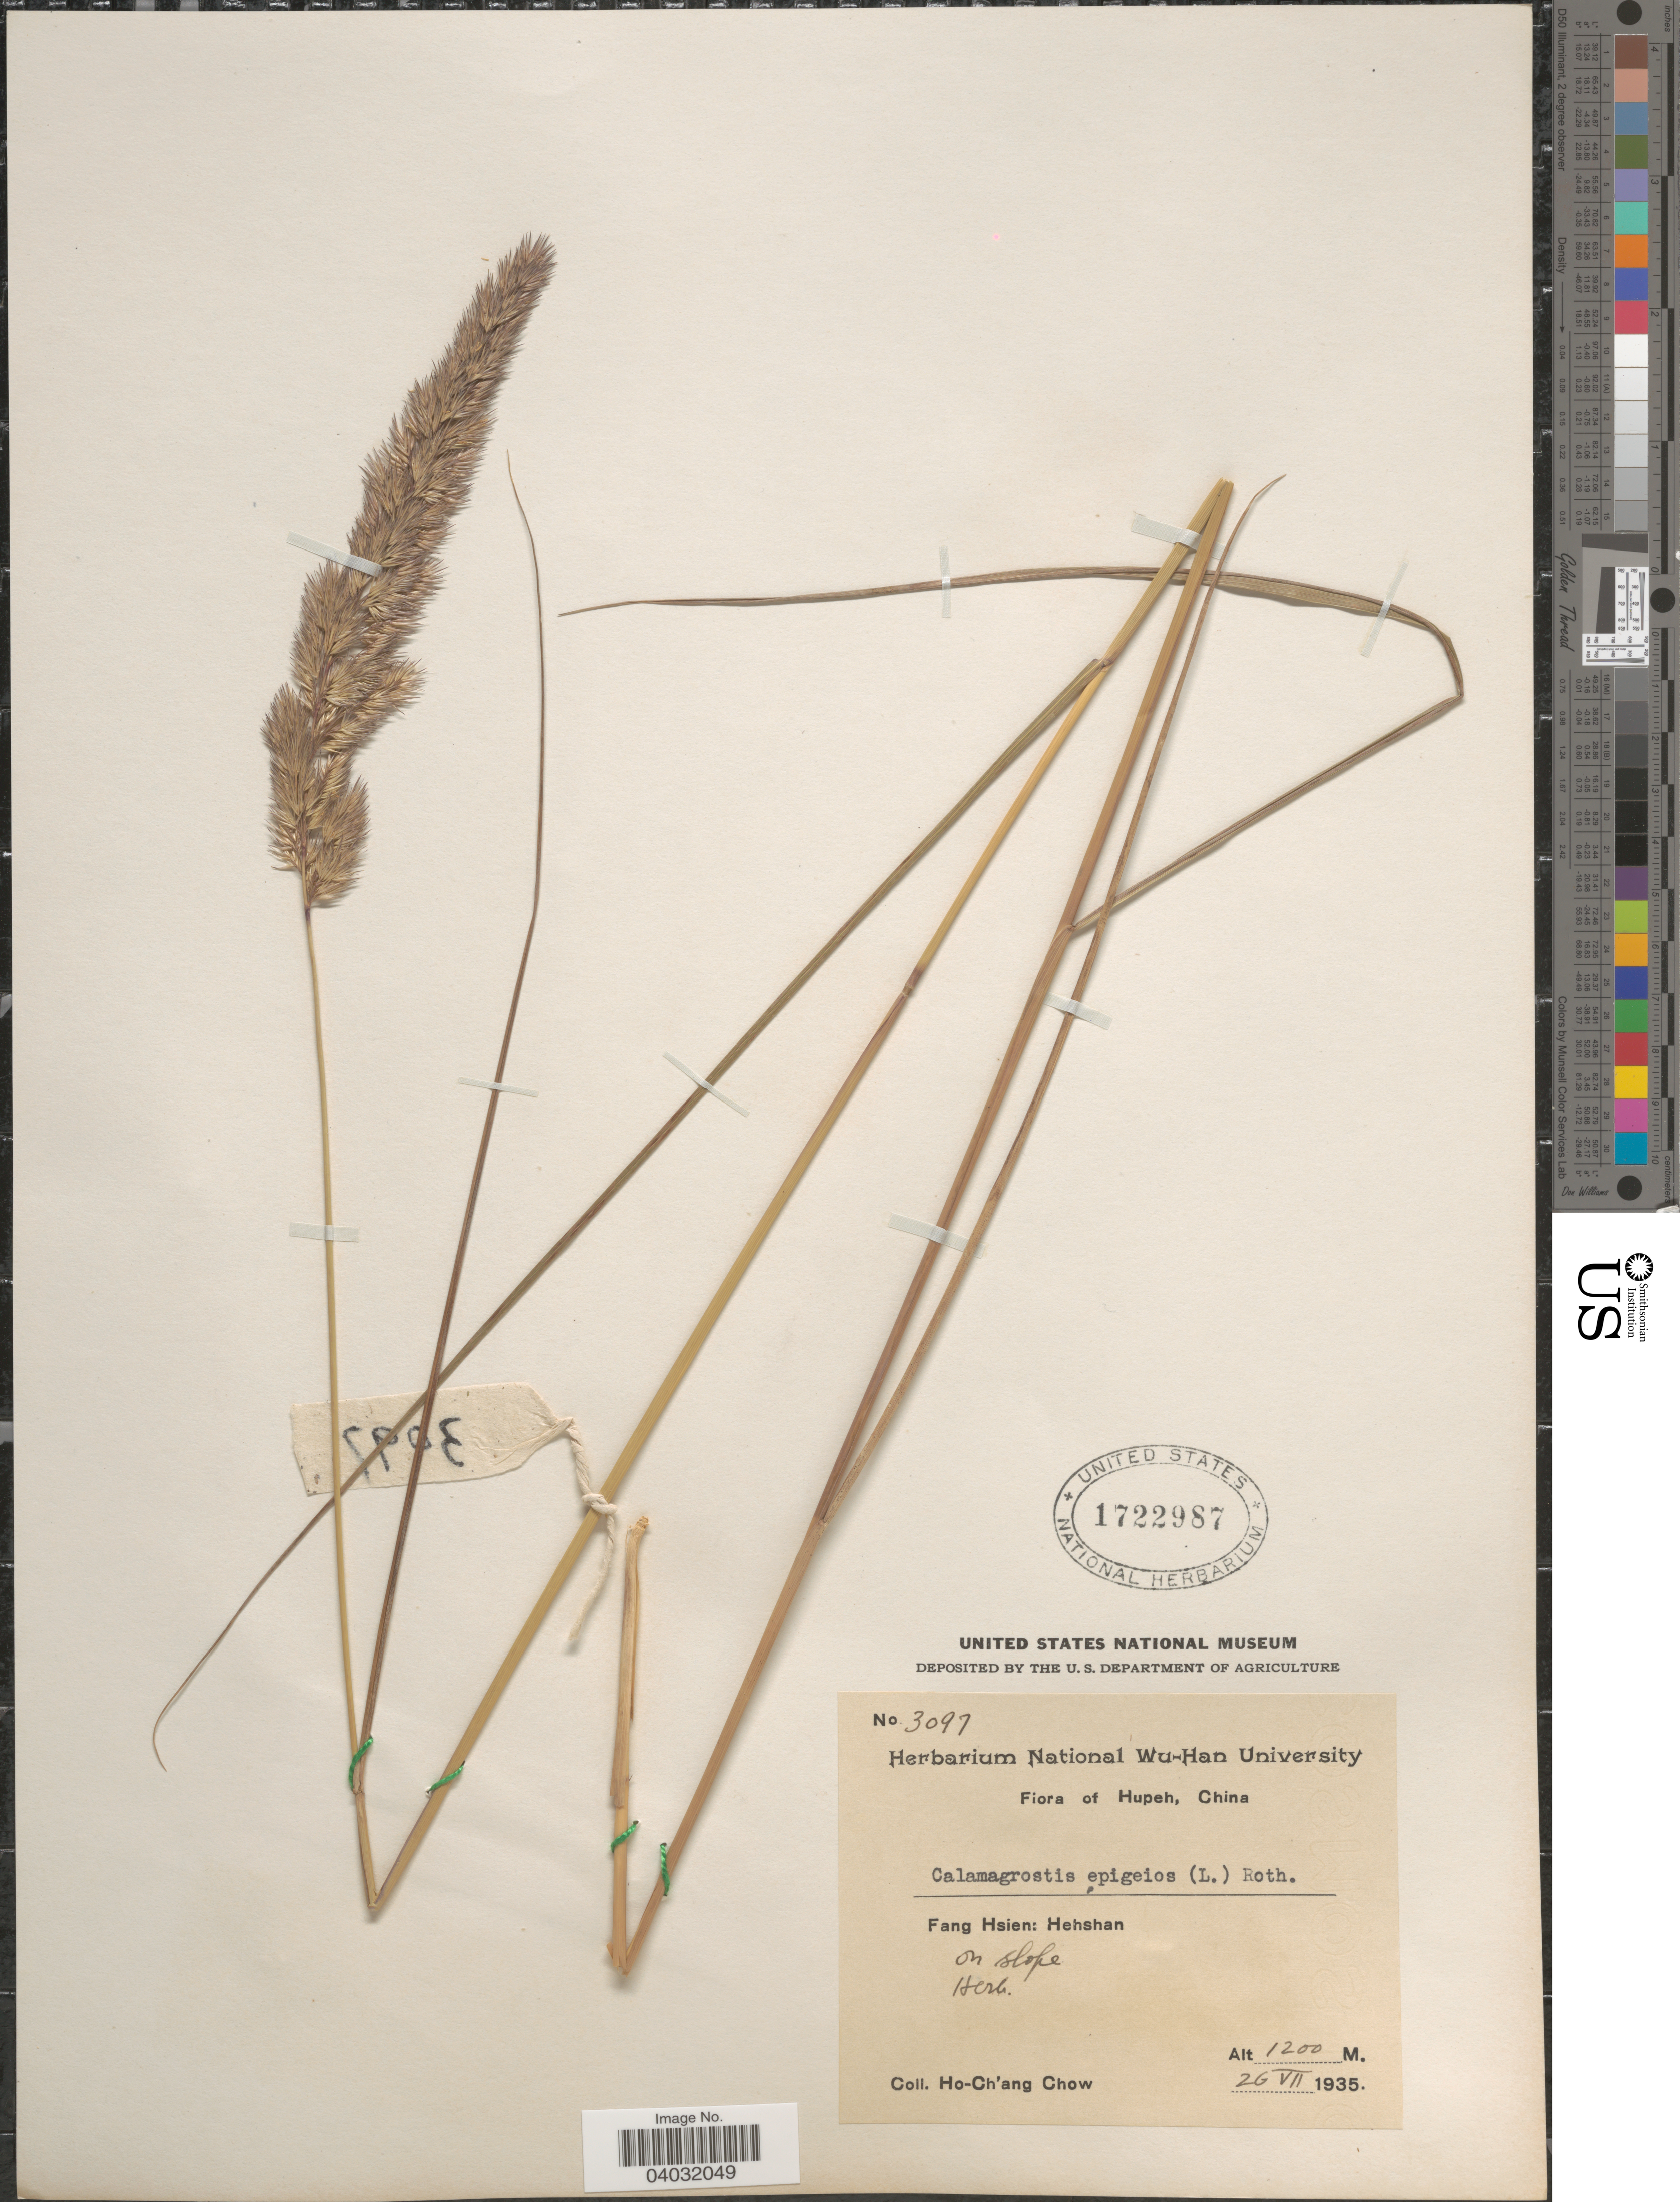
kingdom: Plantae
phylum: Tracheophyta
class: Liliopsida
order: Poales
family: Poaceae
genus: Calamagrostis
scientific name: Calamagrostis epigeios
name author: (L.) Roth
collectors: H. Chow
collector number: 3097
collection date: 1935-07-26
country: China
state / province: Hubei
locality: Hupeh. Fang Hsien: Hehshan.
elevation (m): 1200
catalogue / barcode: US 1722987